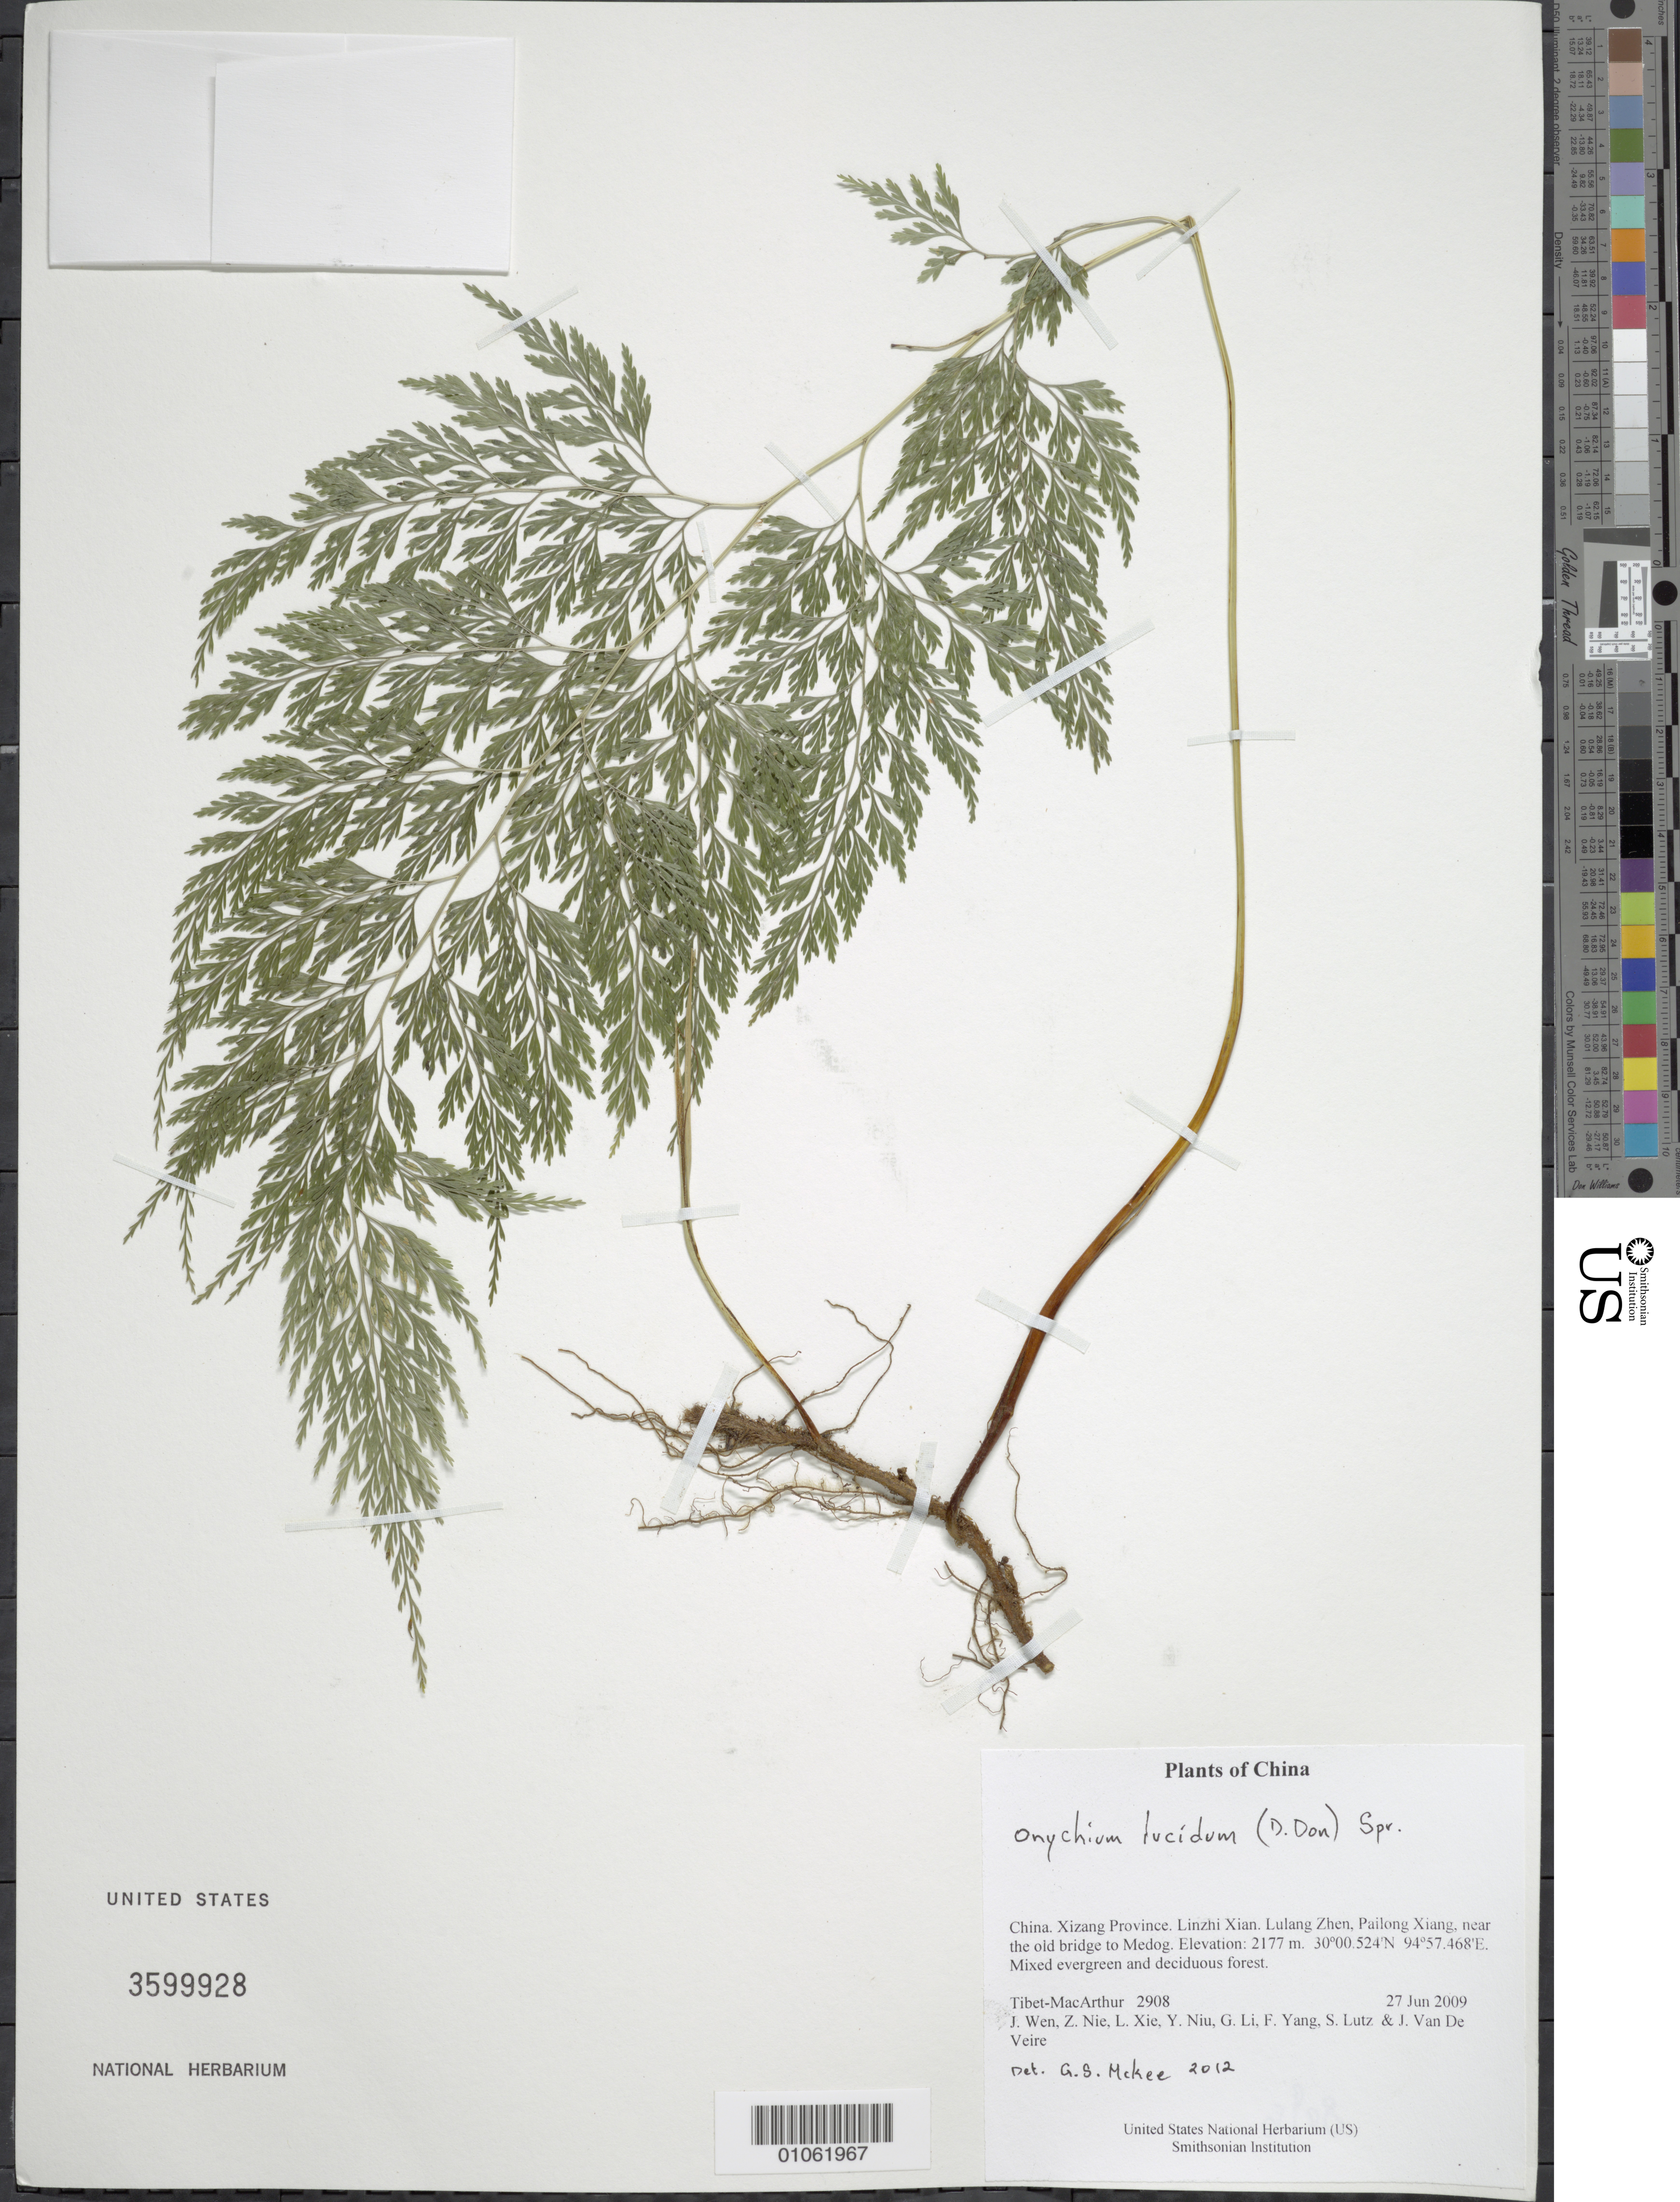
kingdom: Plantae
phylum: Tracheophyta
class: Polypodiopsida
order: Polypodiales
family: Pteridaceae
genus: Onychium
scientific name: Onychium lucidum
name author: (D. Don) Spreng.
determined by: McKee, G. S., (US), NMNH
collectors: Tibet-MacArthur, J. Wen, Z. Nie, L. Xie, Y. Niu, G. Li, F. Yang, S. Lutz & J. Van De Veire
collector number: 2908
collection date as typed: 27 Jun 2009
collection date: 2009-06-27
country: China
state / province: Xizang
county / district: Linzhi Xian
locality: Lulang Zhen, Pailong Xiang, near the old bridge to Medog.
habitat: Mixed evergreen and deciduous forest.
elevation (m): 2177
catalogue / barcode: US 3599928